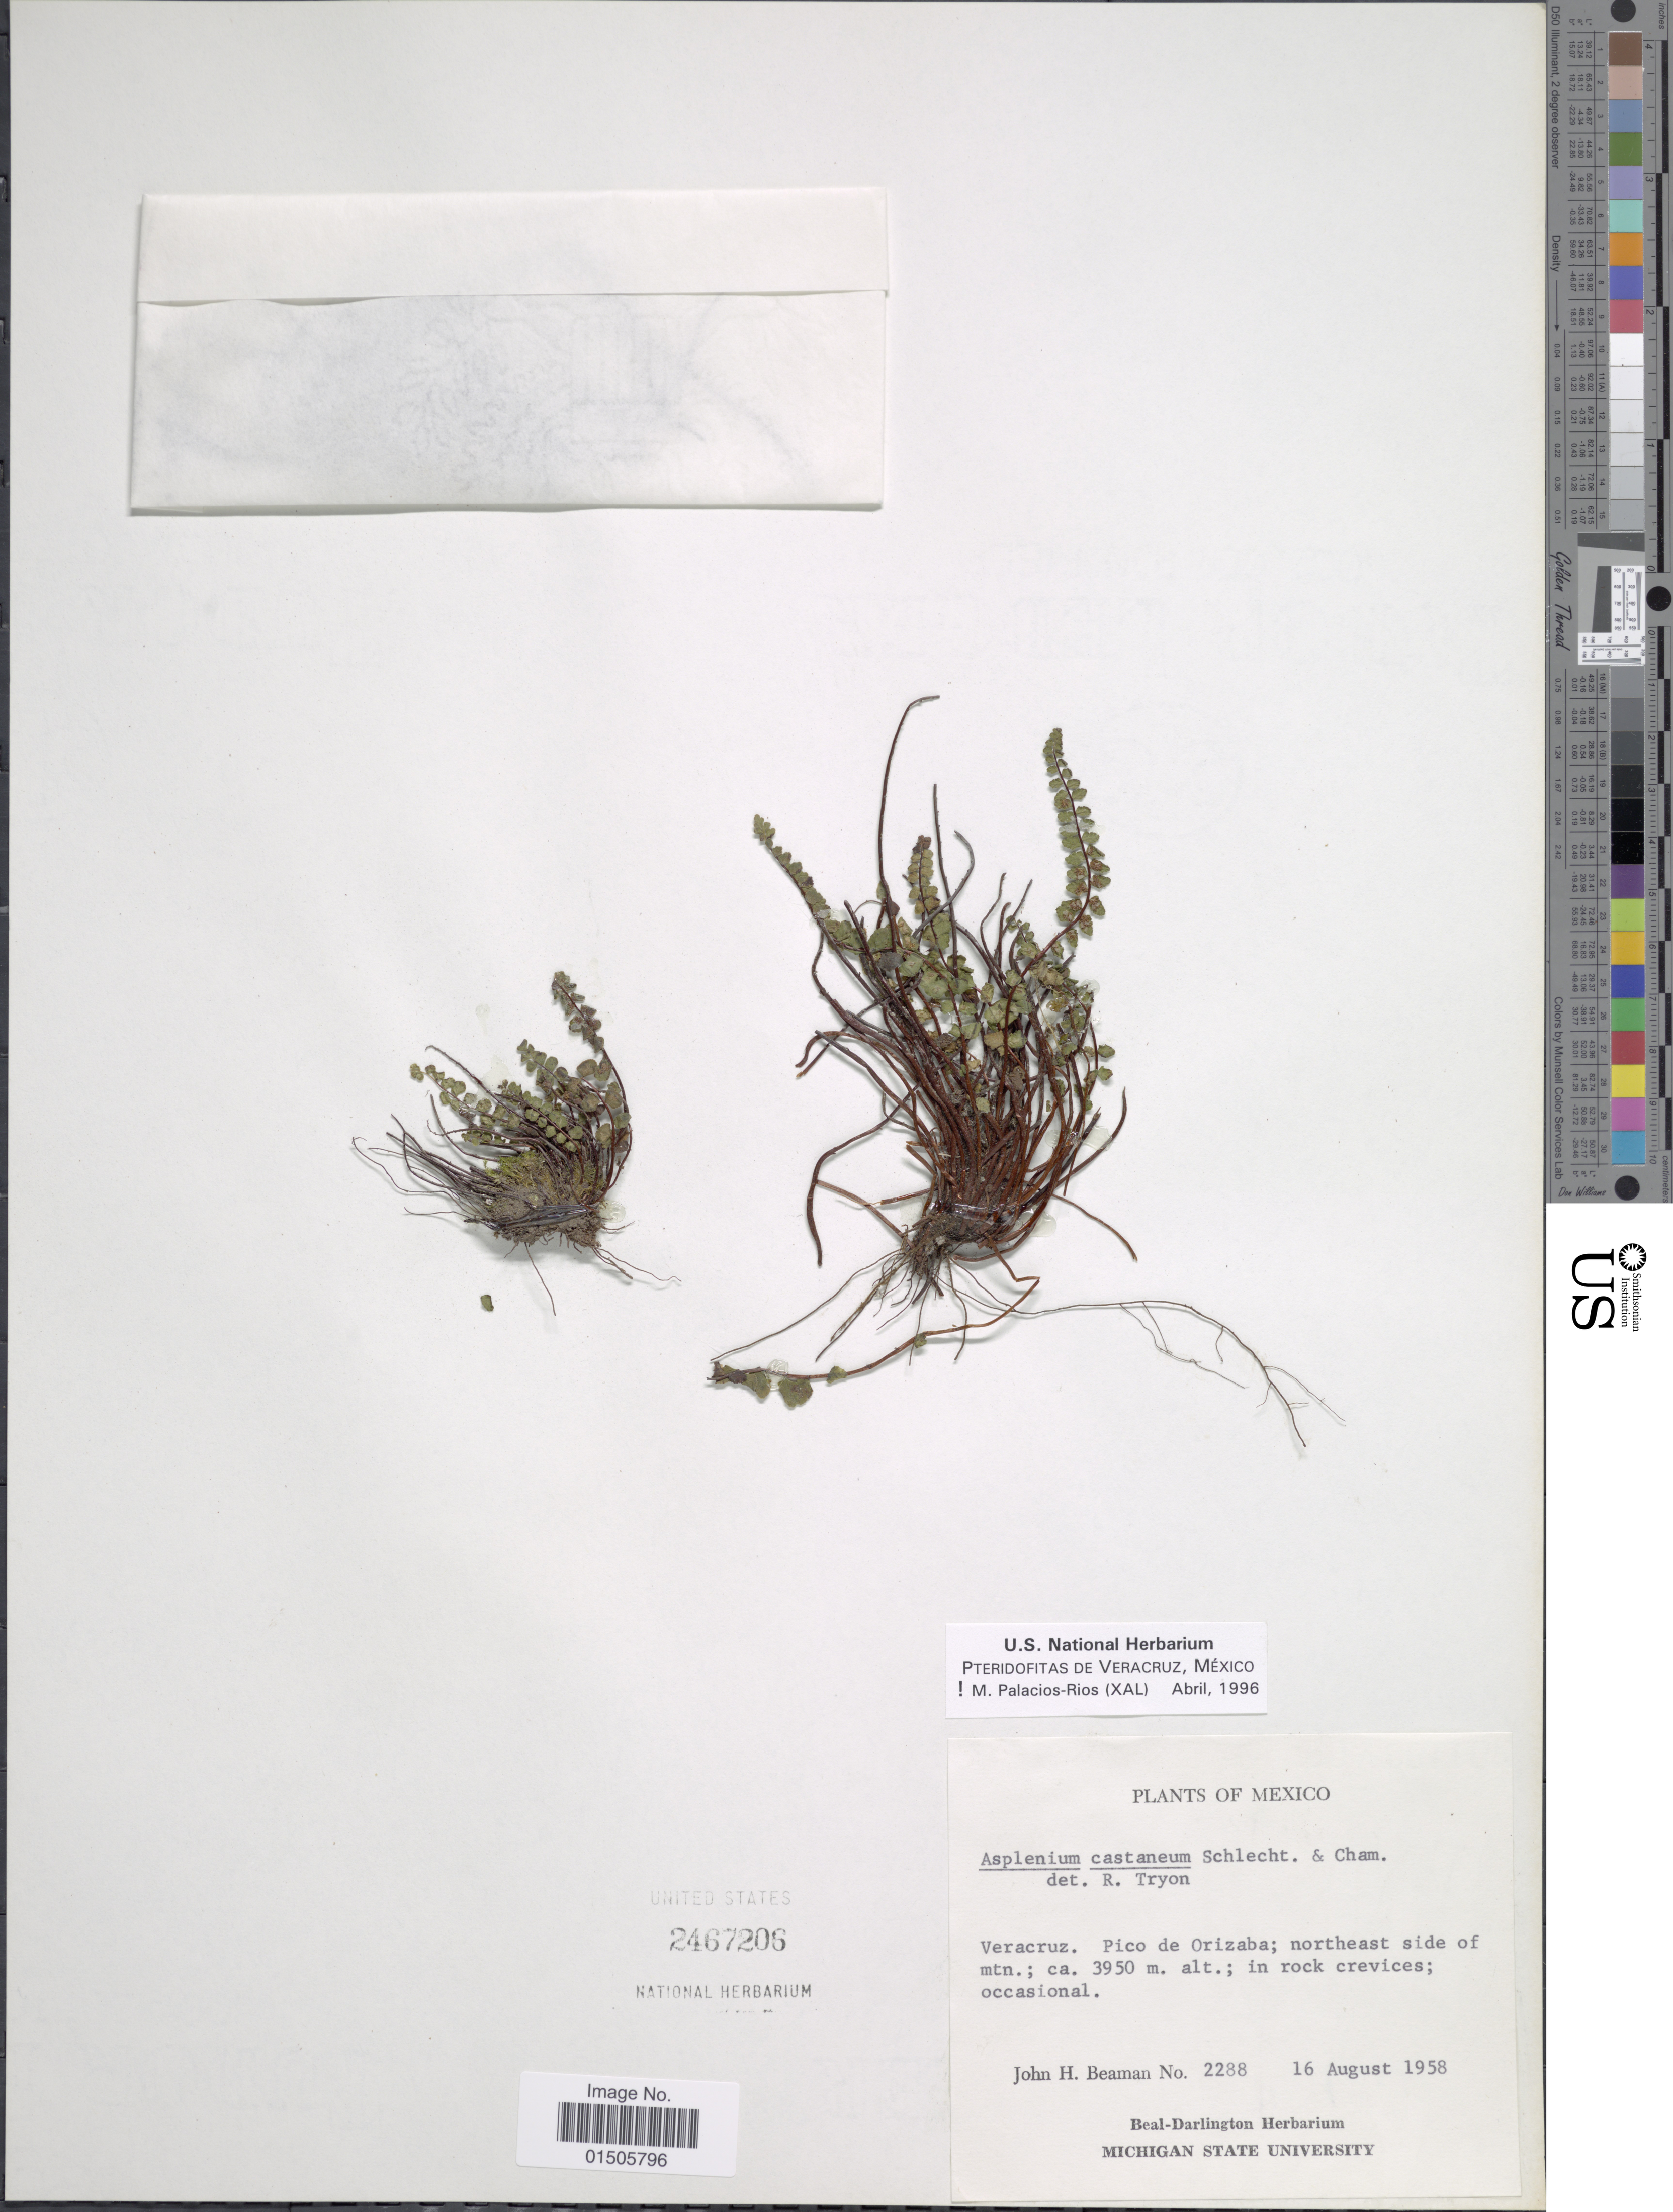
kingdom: Plantae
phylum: Tracheophyta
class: Polypodiopsida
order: Polypodiales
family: Aspleniaceae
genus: Asplenium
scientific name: Asplenium castaneum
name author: Schltdl. & Cham.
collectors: J. H. Beaman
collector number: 2288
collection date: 1958-08-16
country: Mexico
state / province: Veracruz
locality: Veracruz. Pico de Orizaba; northeast side of mtn.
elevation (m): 3950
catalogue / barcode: US 2467206